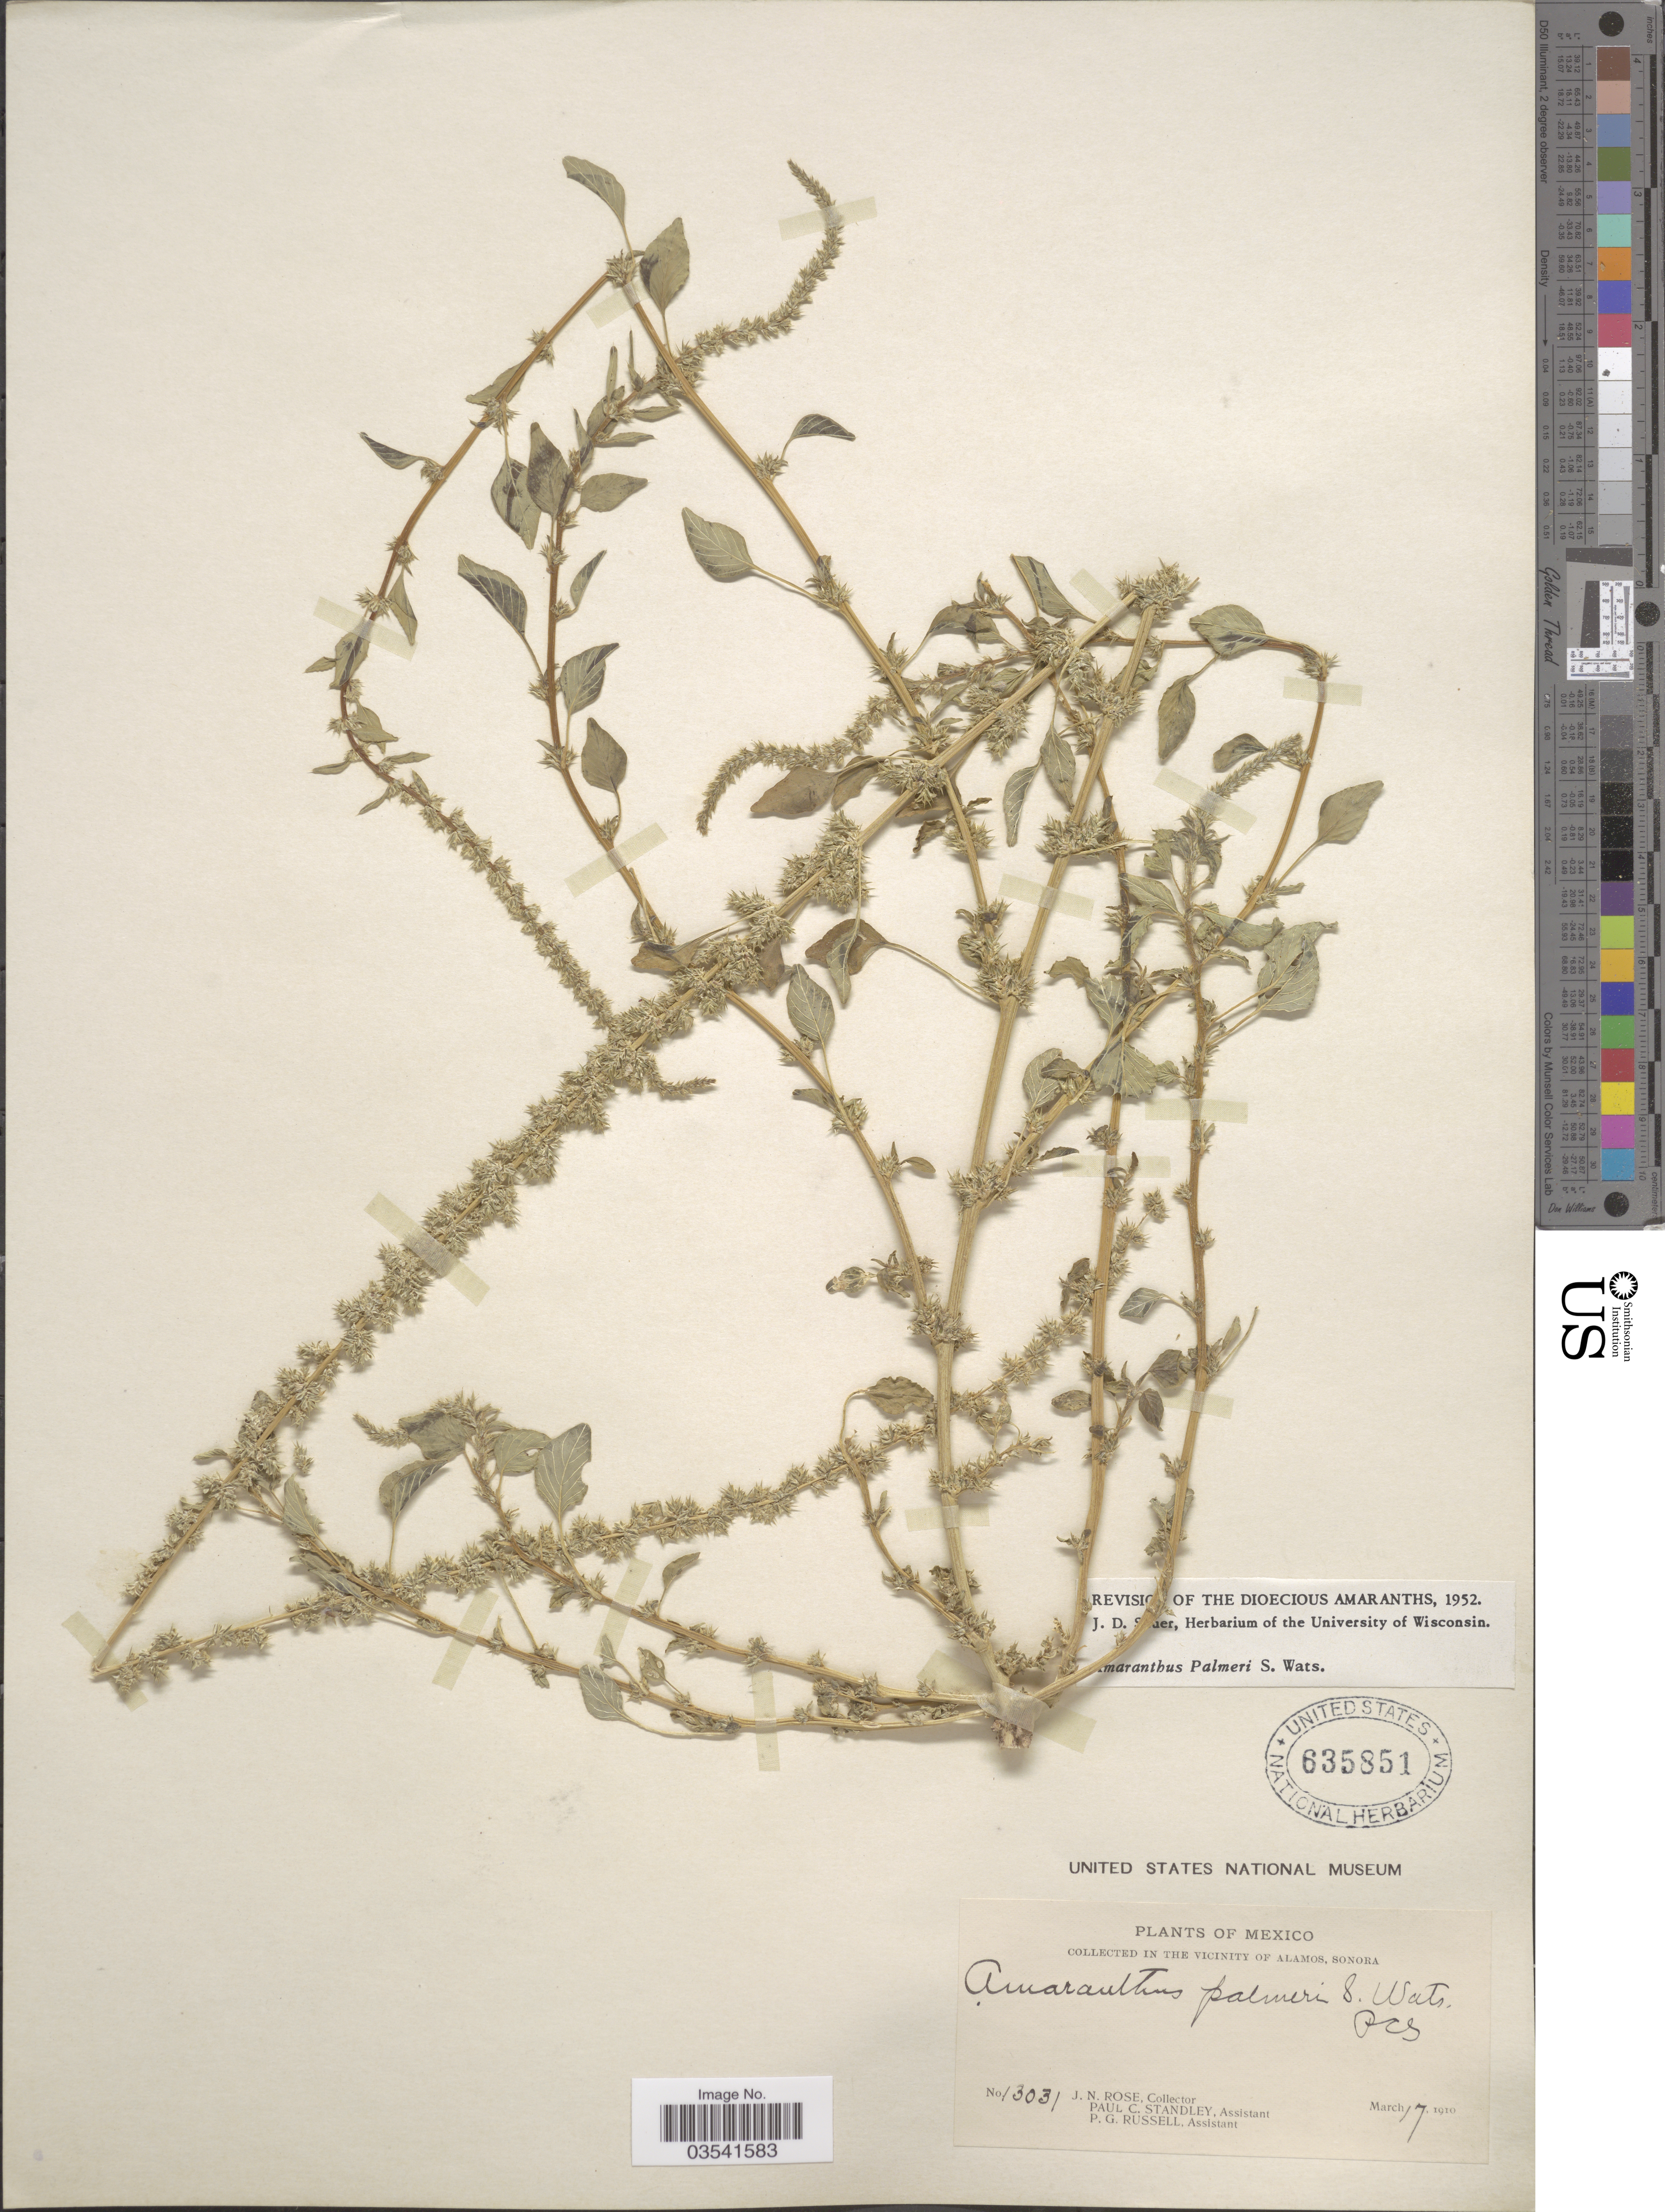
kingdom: Plantae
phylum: Tracheophyta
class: Magnoliopsida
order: Caryophyllales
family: Amaranthaceae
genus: Amaranthus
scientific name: Amaranthus palmeri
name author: S. Watson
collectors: J. N. Rose, P. C. Standley & P. G. Russell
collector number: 13031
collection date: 1910-03-17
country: Mexico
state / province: Sonora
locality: In the vicinity of Alamos.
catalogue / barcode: US 635851